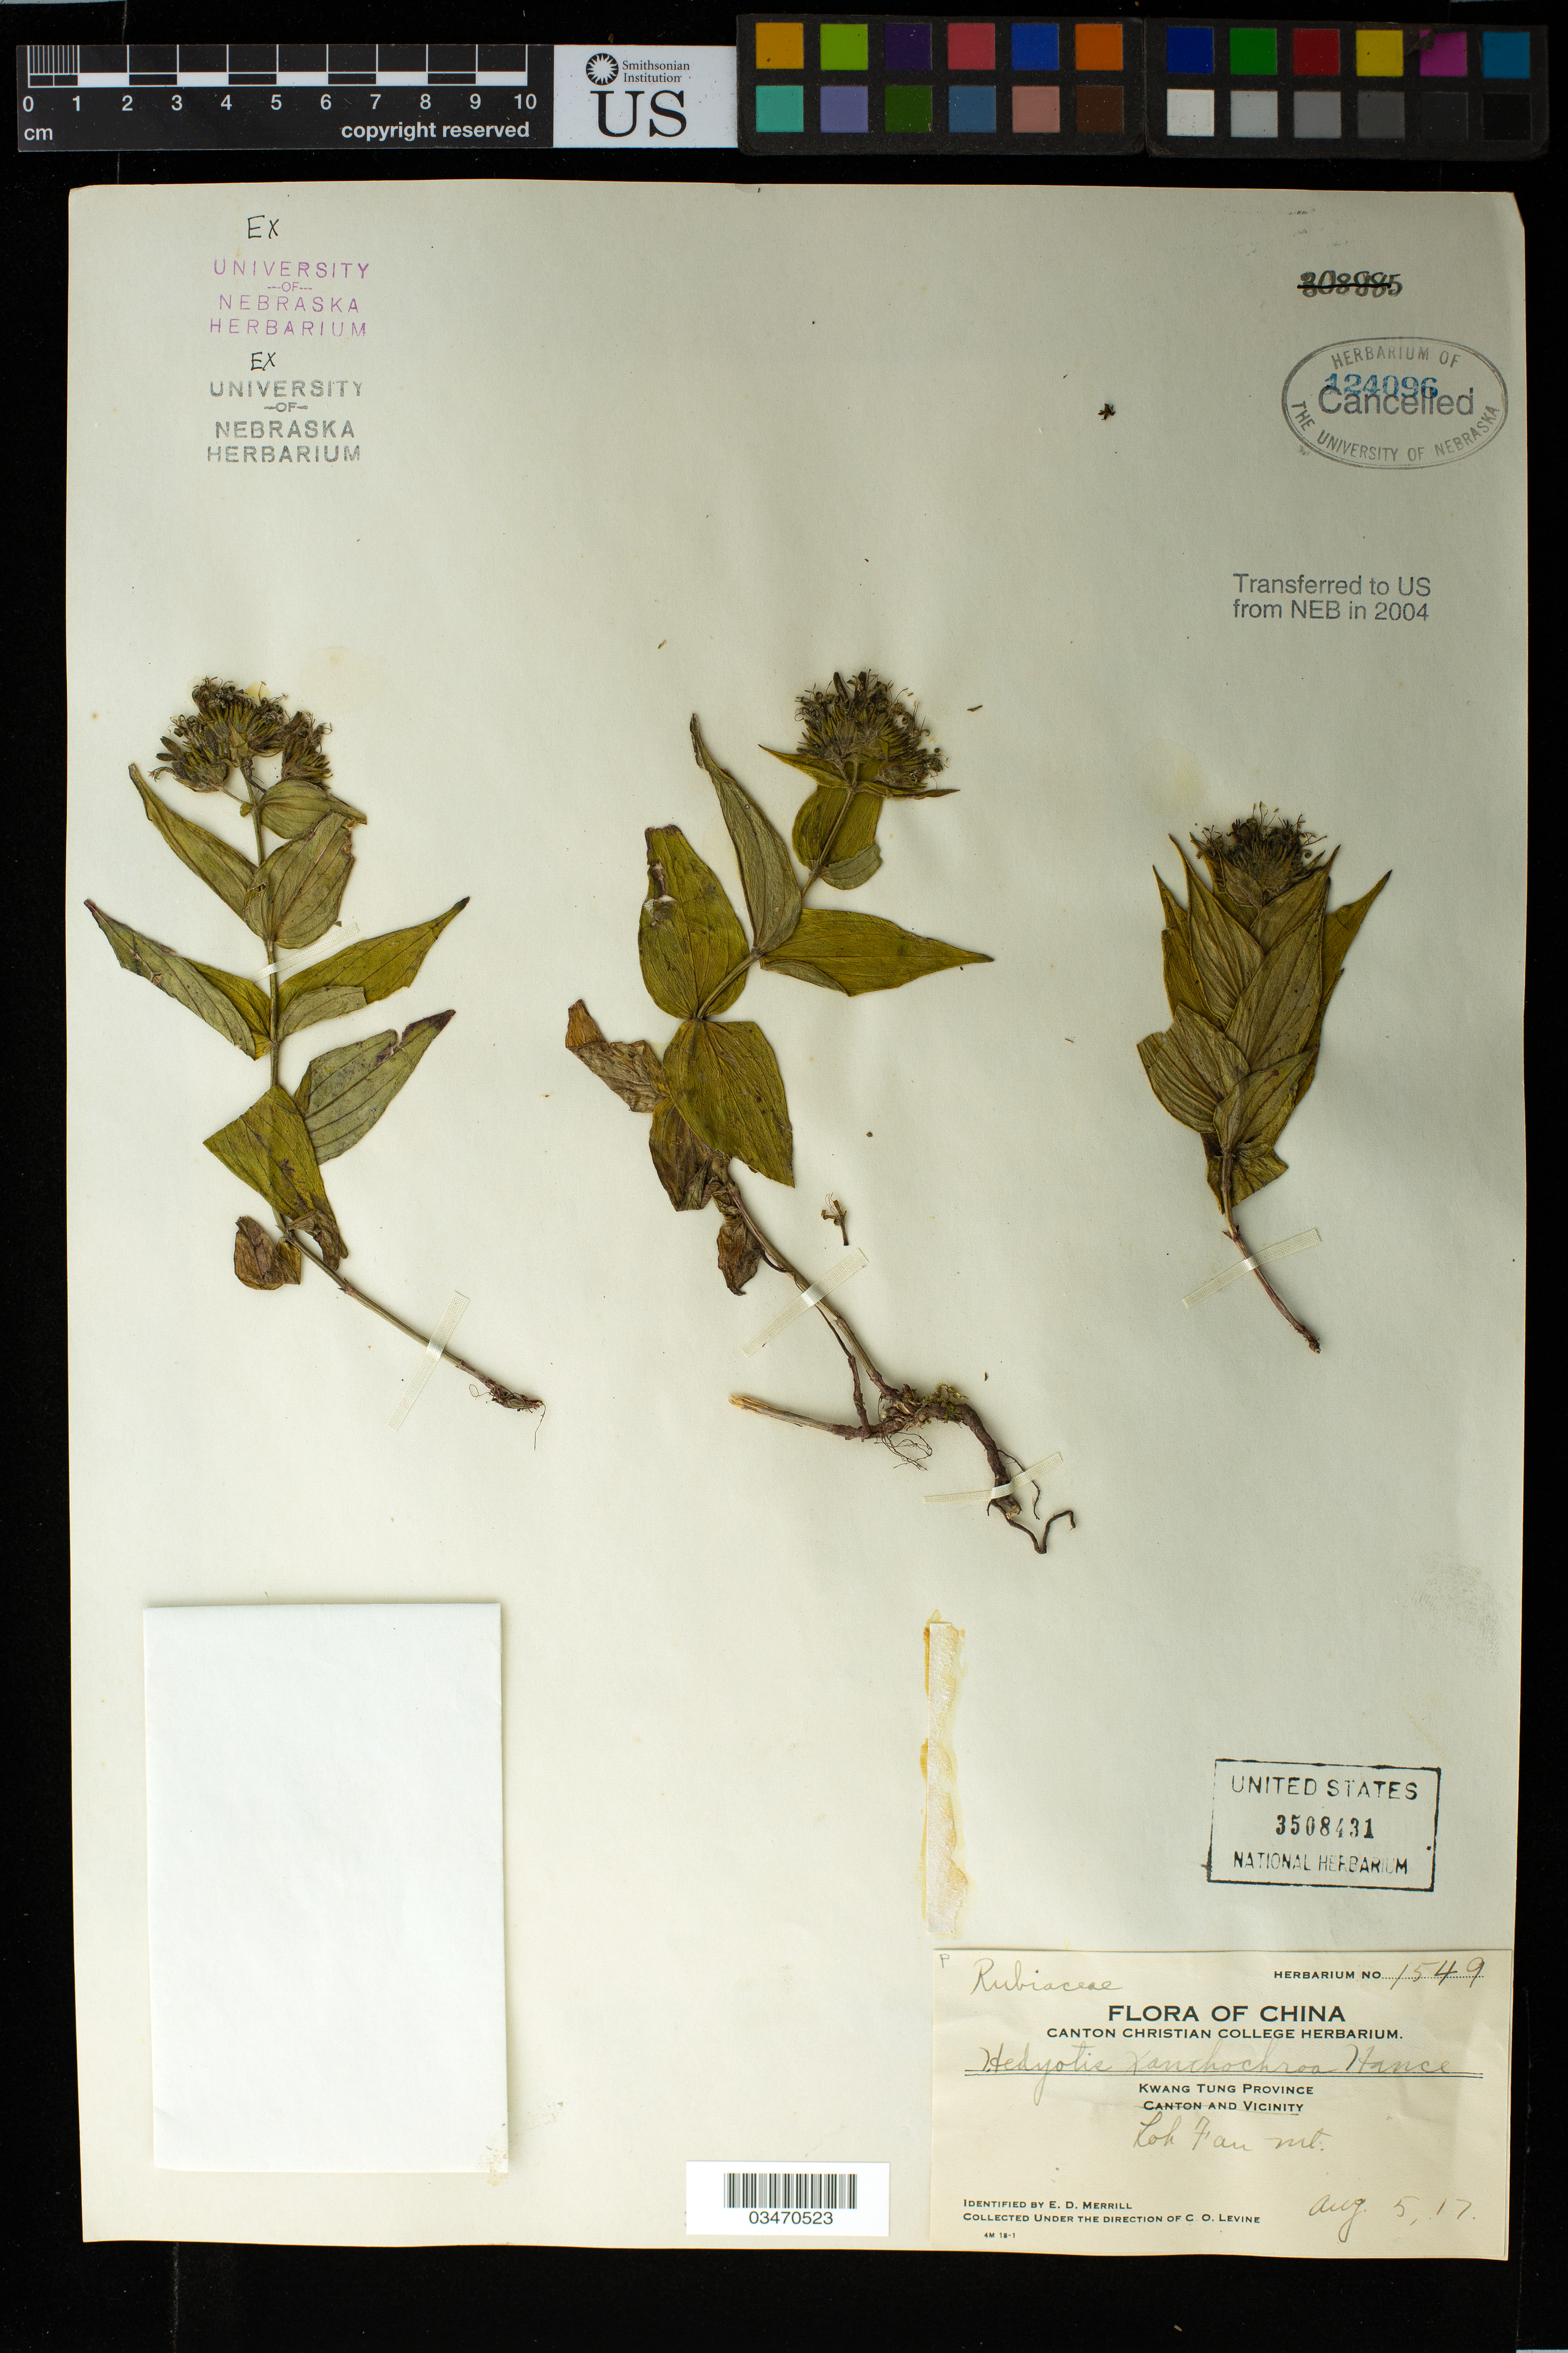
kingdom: Plantae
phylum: Tracheophyta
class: Magnoliopsida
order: Gentianales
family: Rubiaceae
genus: Hedyotis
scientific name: Hedyotis xanthochroa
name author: Hance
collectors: C. O. Levine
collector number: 1549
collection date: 1917-08-05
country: China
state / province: Guangdong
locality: Kwang Tung Province, Loh Fau Mt.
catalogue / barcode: US 3508431